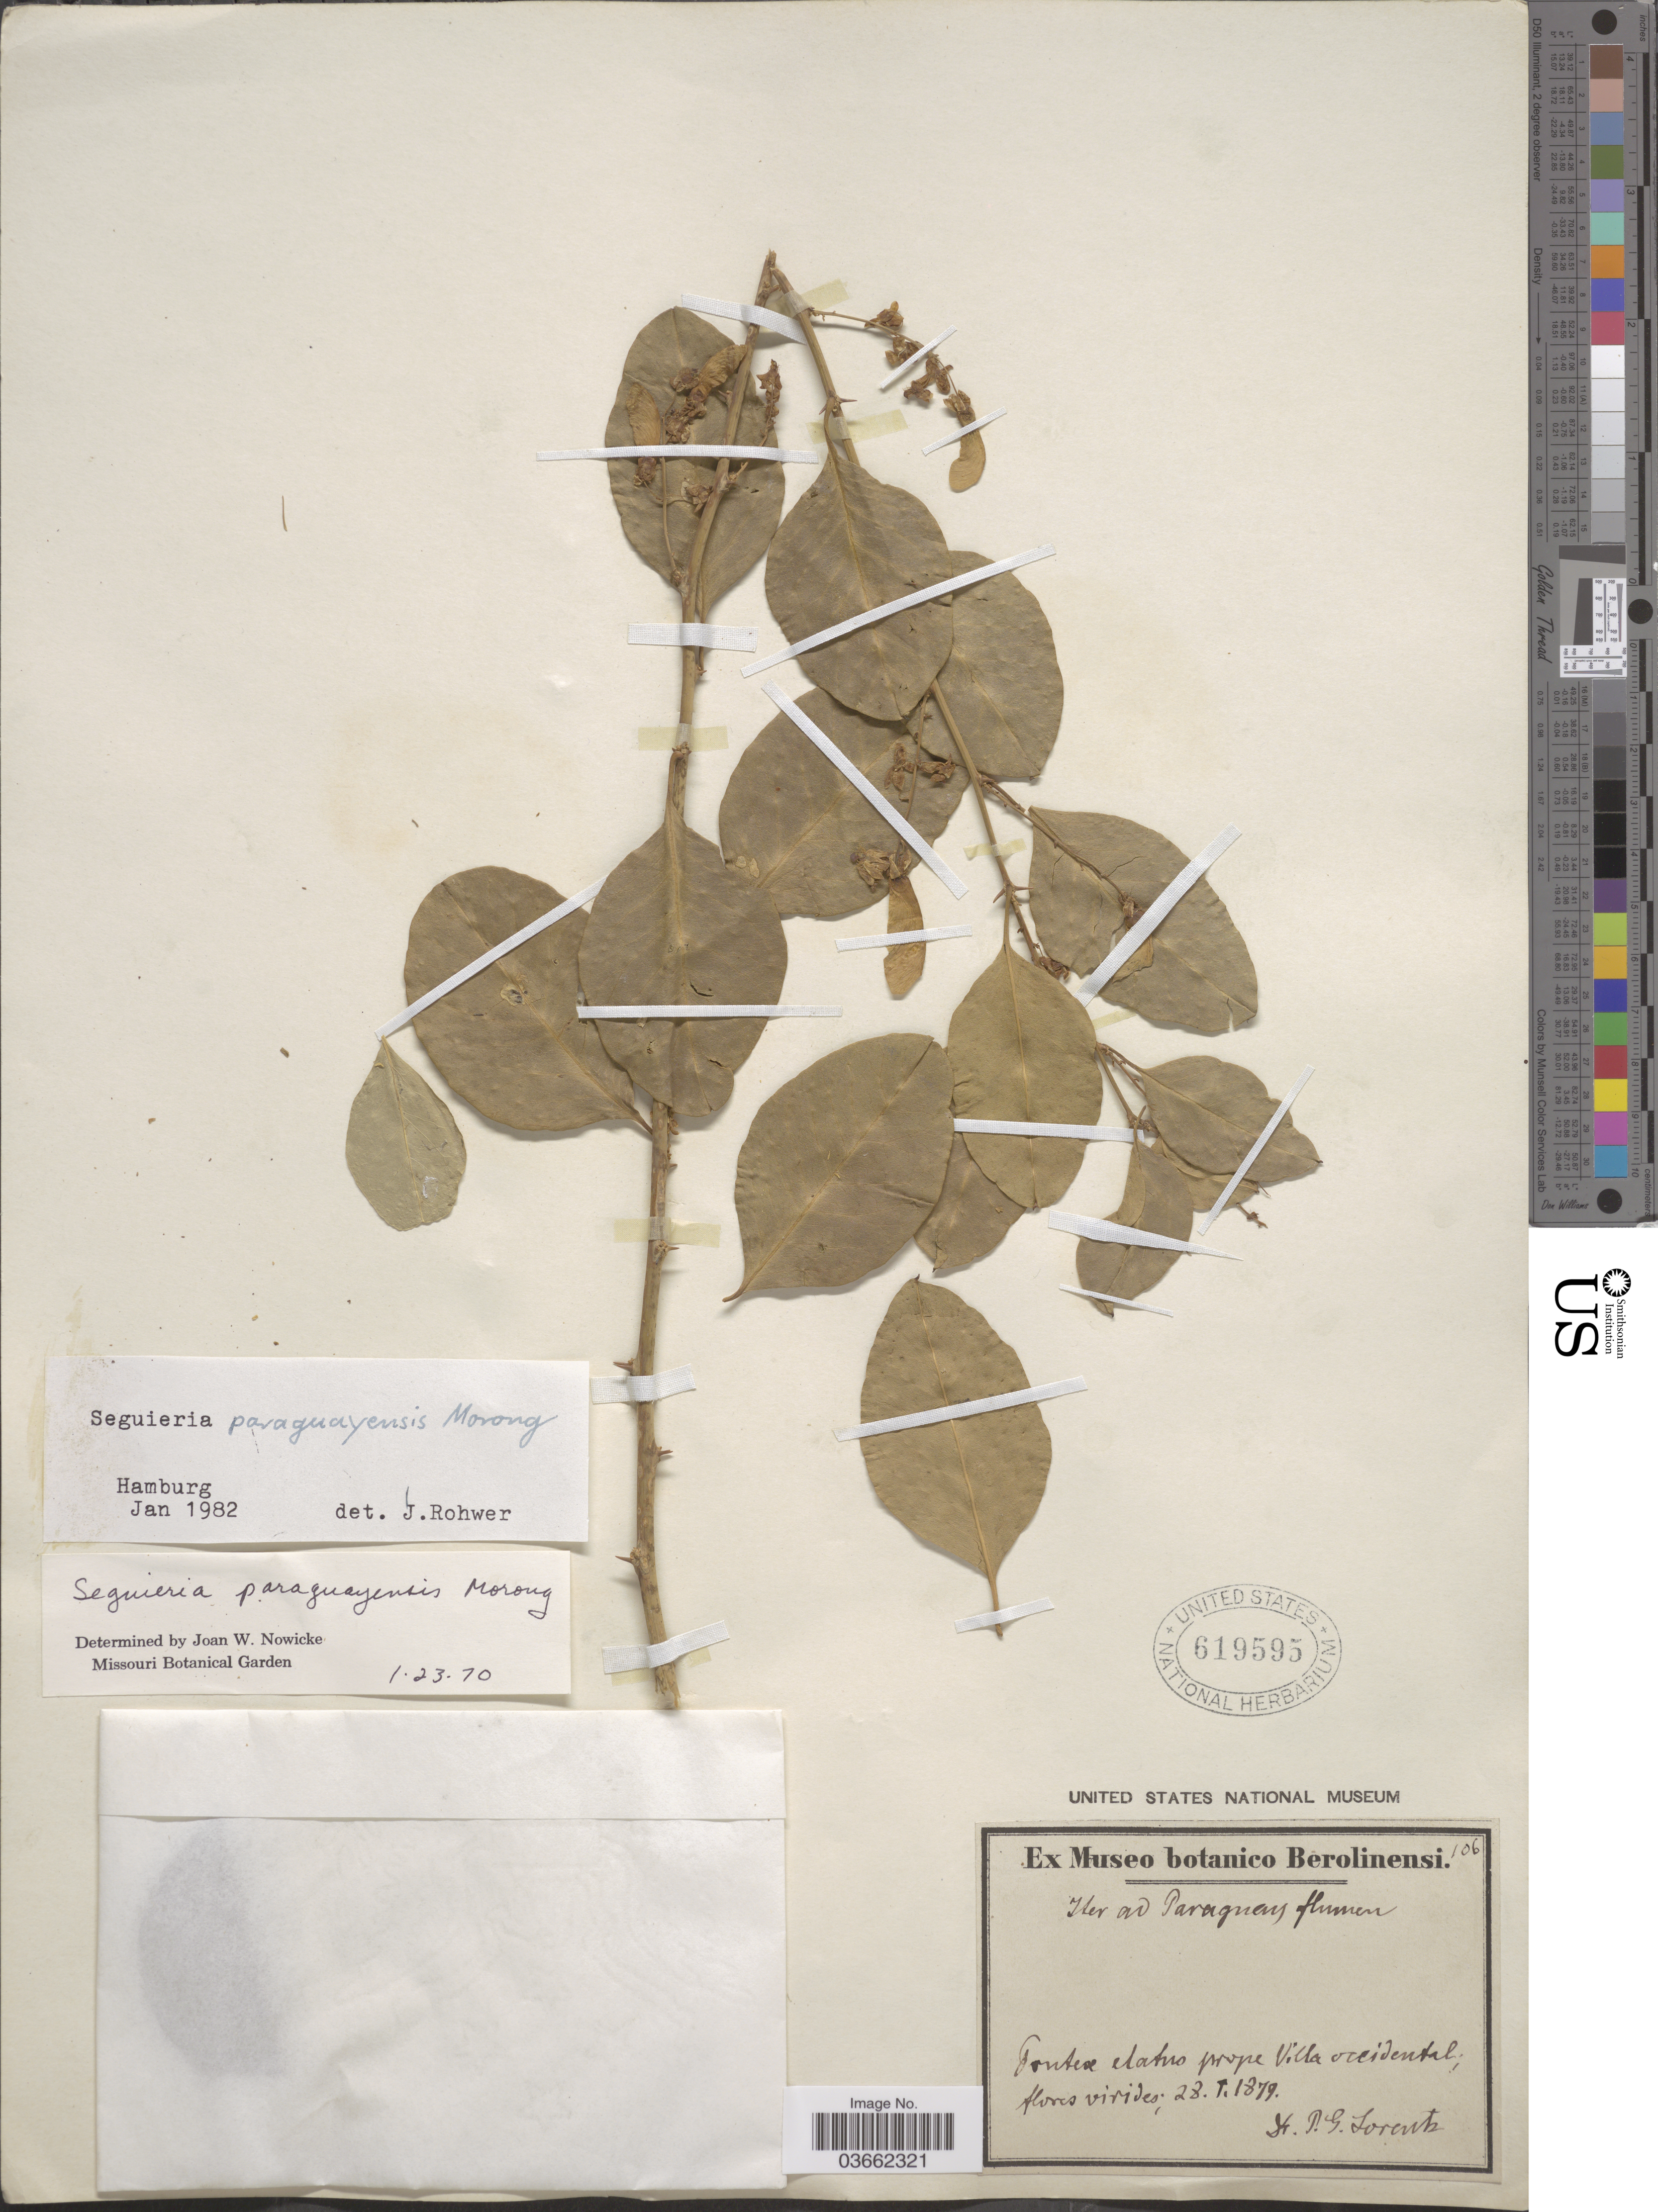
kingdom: Plantae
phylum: Tracheophyta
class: Magnoliopsida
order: Caryophyllales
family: Phytolaccaceae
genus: Seguieria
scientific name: Seguieria paraguayensis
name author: Morong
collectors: P. G. Lorentz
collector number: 106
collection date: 1879-01-28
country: Paraguay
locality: Ad Paraguay flumen. Fontes elatno [interpreted] prope Villa occidental.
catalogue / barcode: US 619595